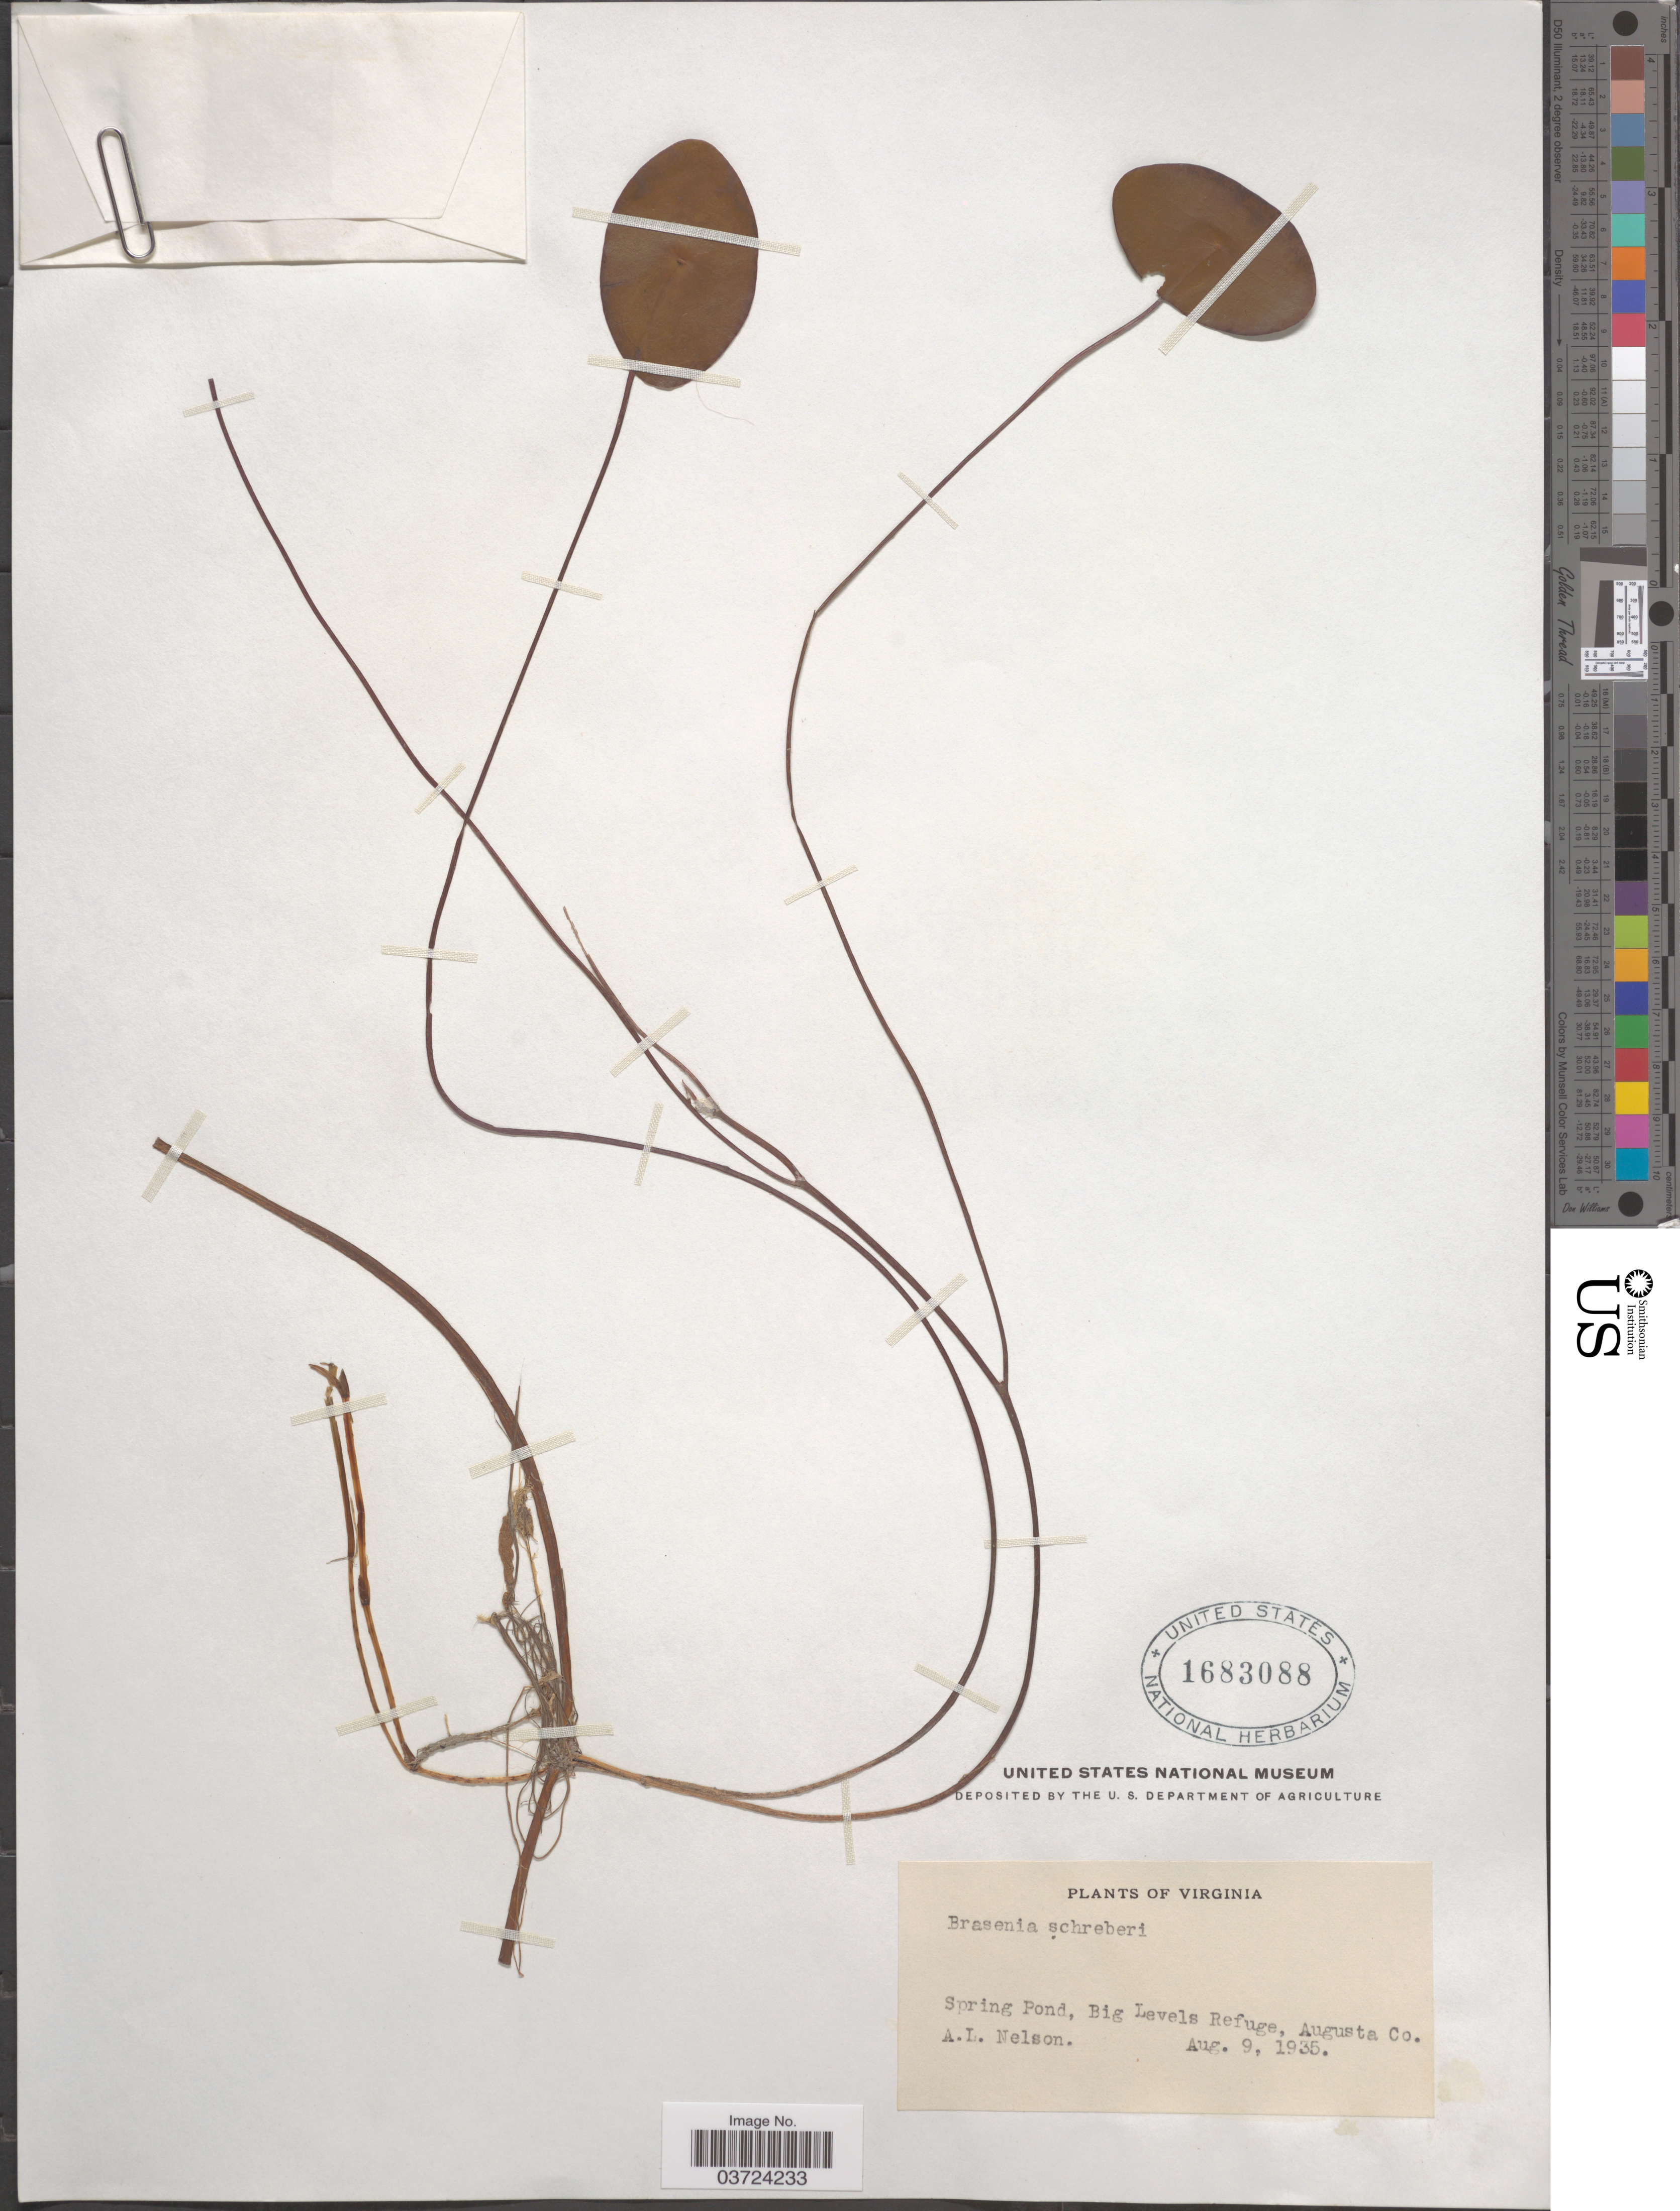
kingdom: Plantae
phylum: Tracheophyta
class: Magnoliopsida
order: Nymphaeales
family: Cabombaceae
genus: Brasenia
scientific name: Brasenia schreberi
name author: J.F. Gmel.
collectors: A. L. Nelson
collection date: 1935-08-09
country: United States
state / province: Virginia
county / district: Augusta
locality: Spring Pond, Big Levels Refuge, Augusta Co.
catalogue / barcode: US 1683088